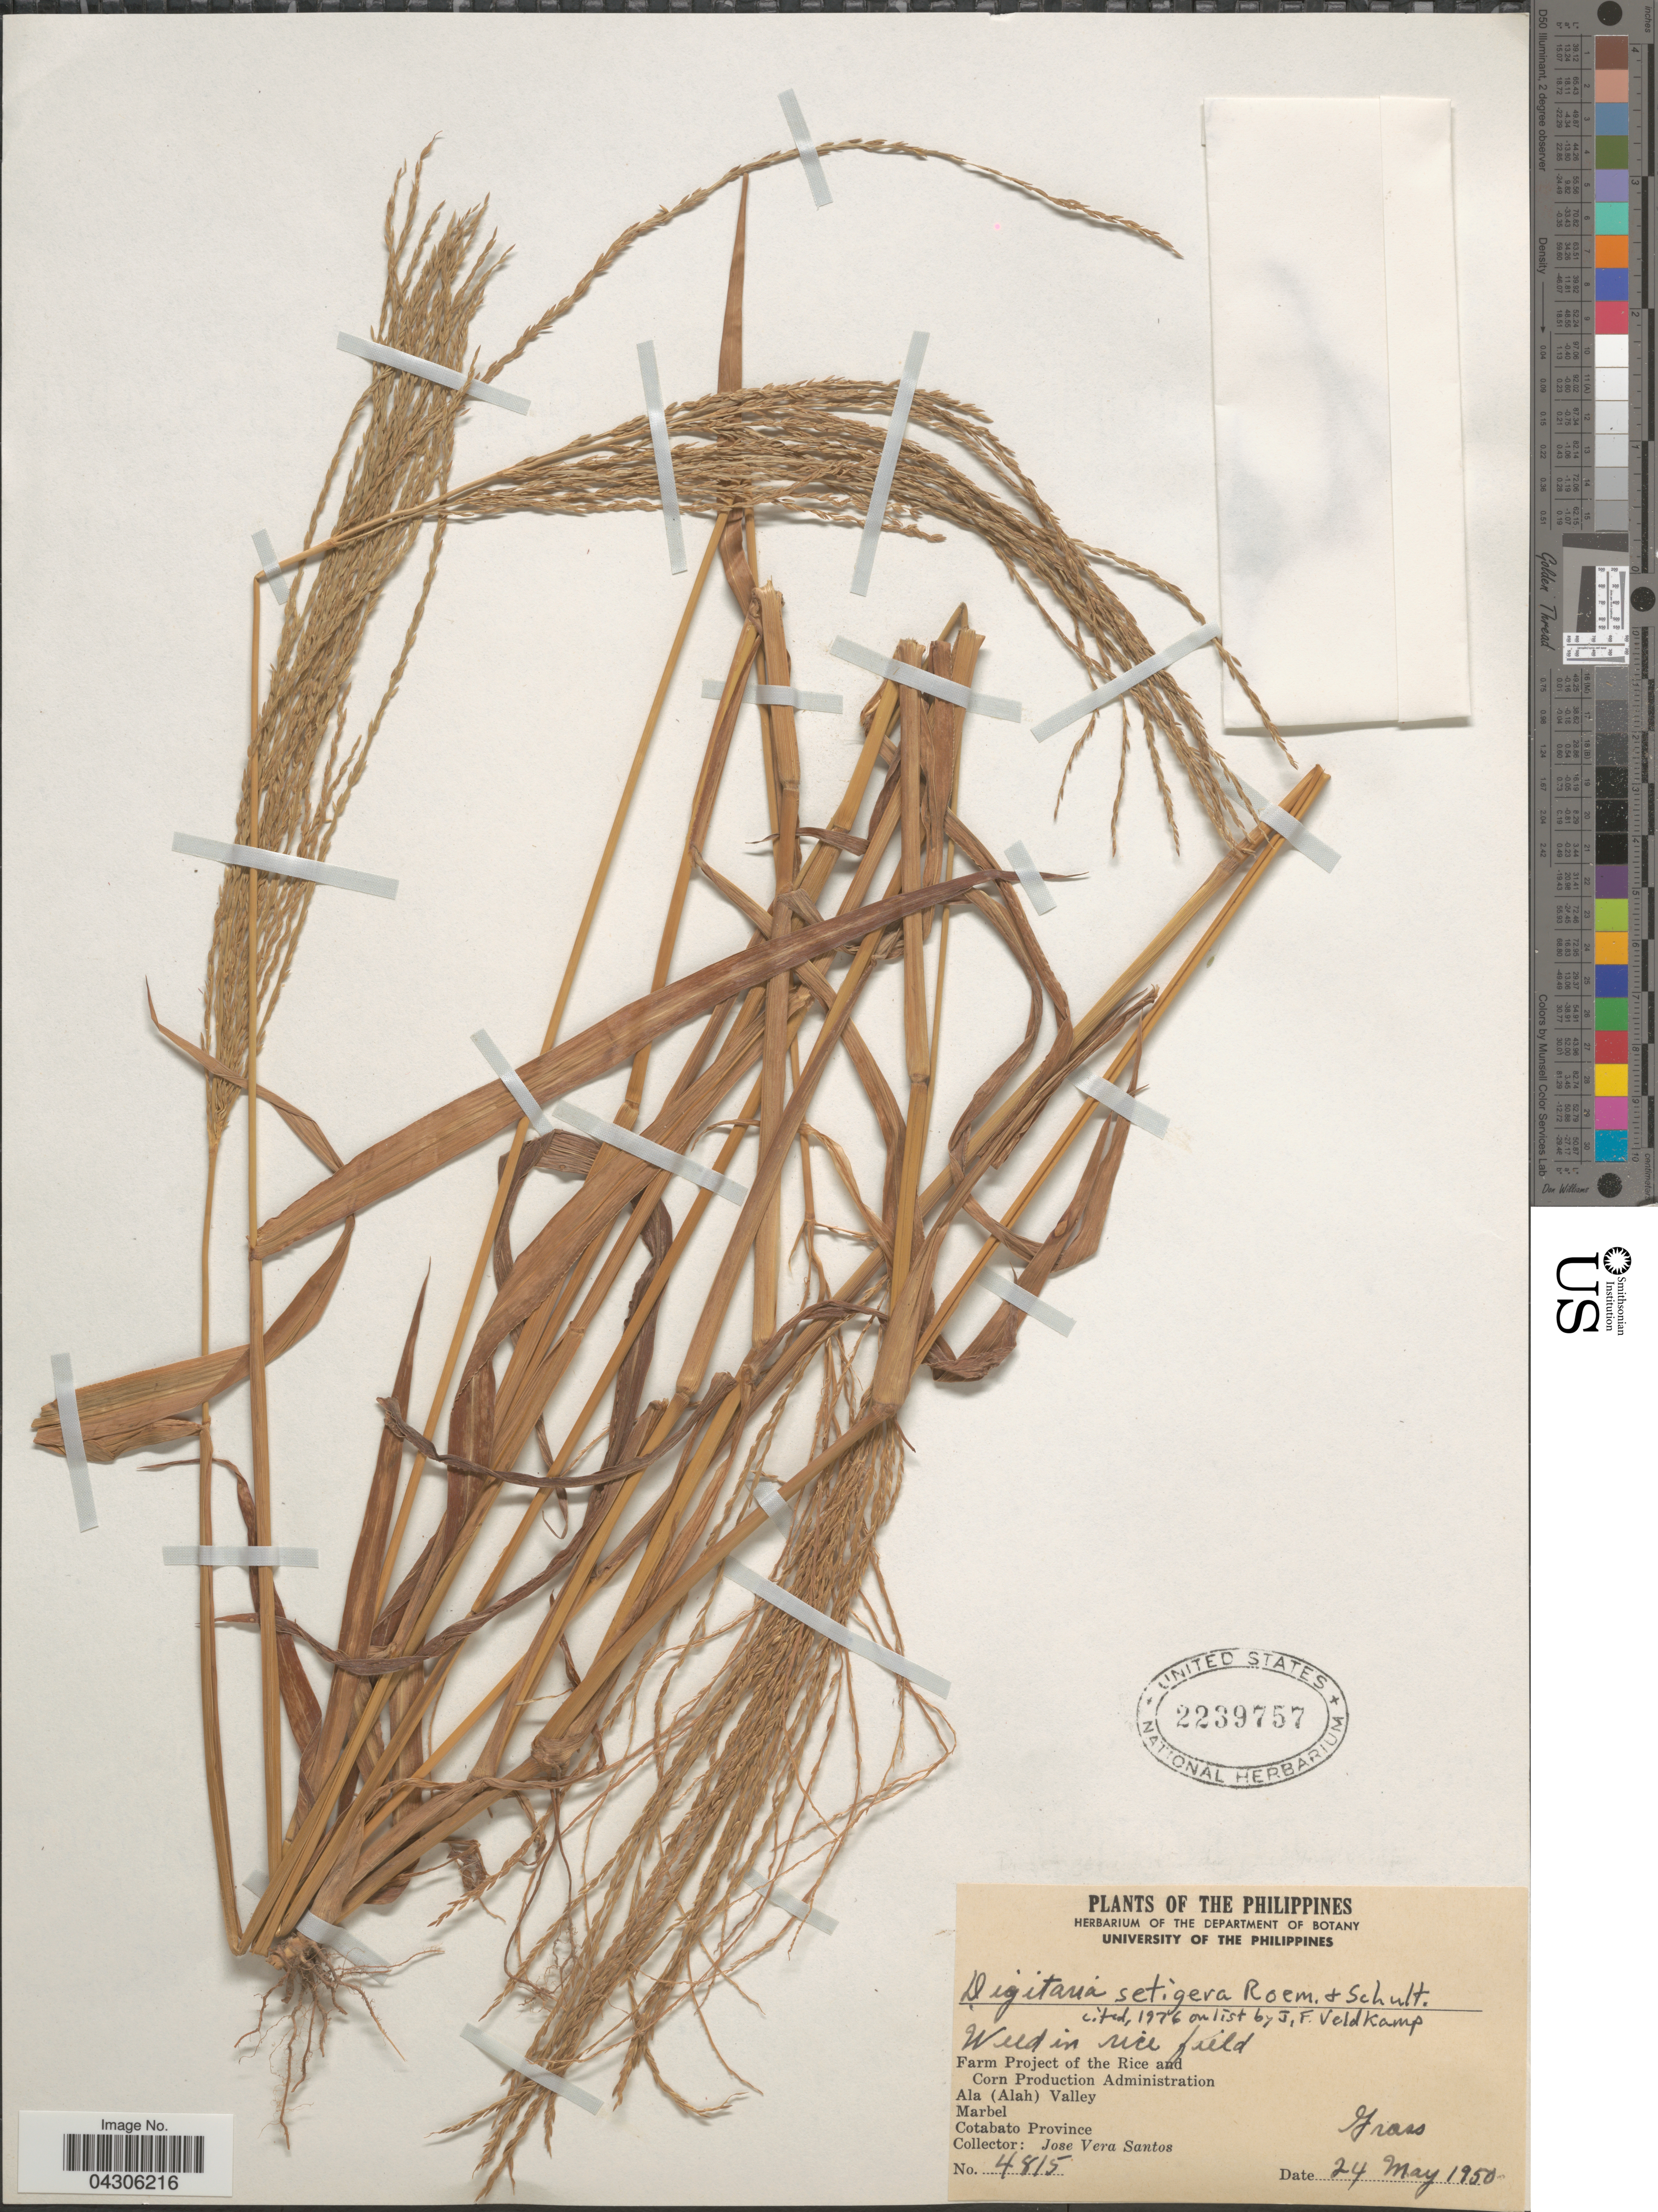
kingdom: Plantae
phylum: Tracheophyta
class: Liliopsida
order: Poales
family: Poaceae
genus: Digitaria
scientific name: Digitaria setigera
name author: Roth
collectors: J. Vera Santos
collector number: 4815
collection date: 1950-05-24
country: Philippines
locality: Farm Project of the Rice and Corn Production Administration. Ala (Alah) Valley. Marbel. Cotabato Province.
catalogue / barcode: US 2239757